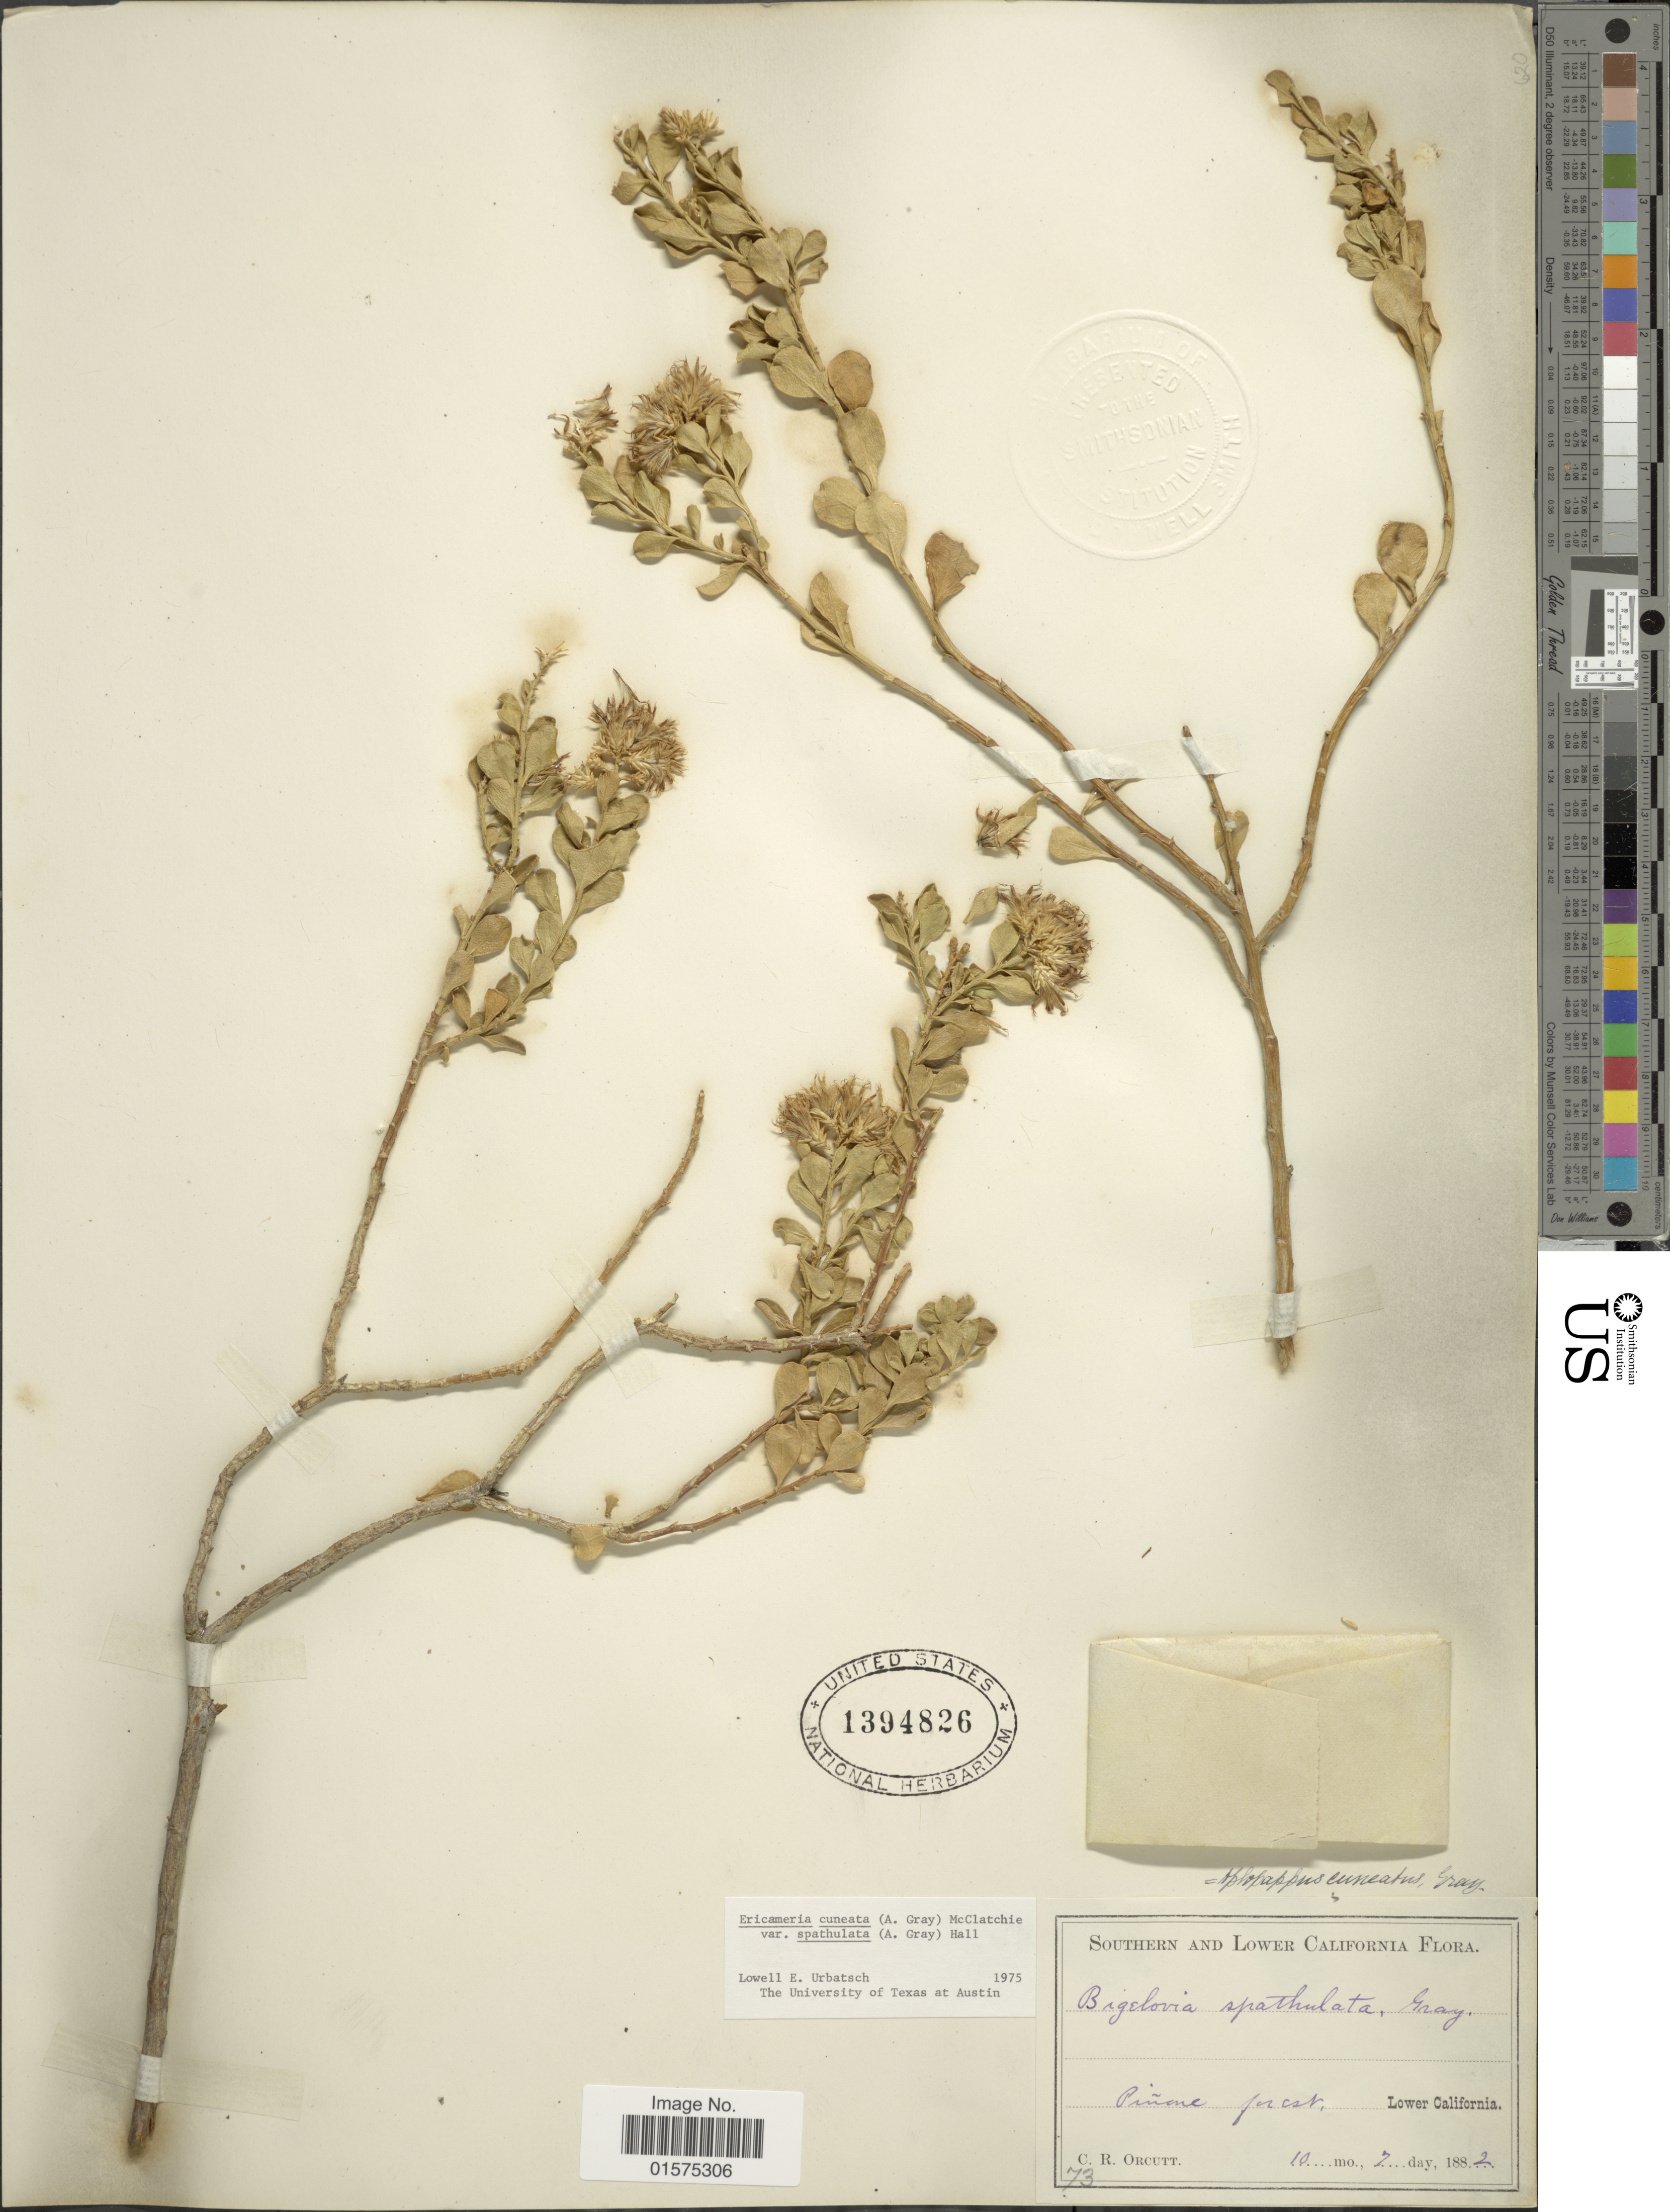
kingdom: Plantae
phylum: Tracheophyta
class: Magnoliopsida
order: Asterales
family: Asteraceae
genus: Ericameria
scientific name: Ericameria cuneata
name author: (A. Gray) McClatchie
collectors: C. R. Orcutt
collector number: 73?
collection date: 1882-10-07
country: Mexico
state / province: Baja California Sur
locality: Southern and Lower California. Piñane forest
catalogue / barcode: US 1384826